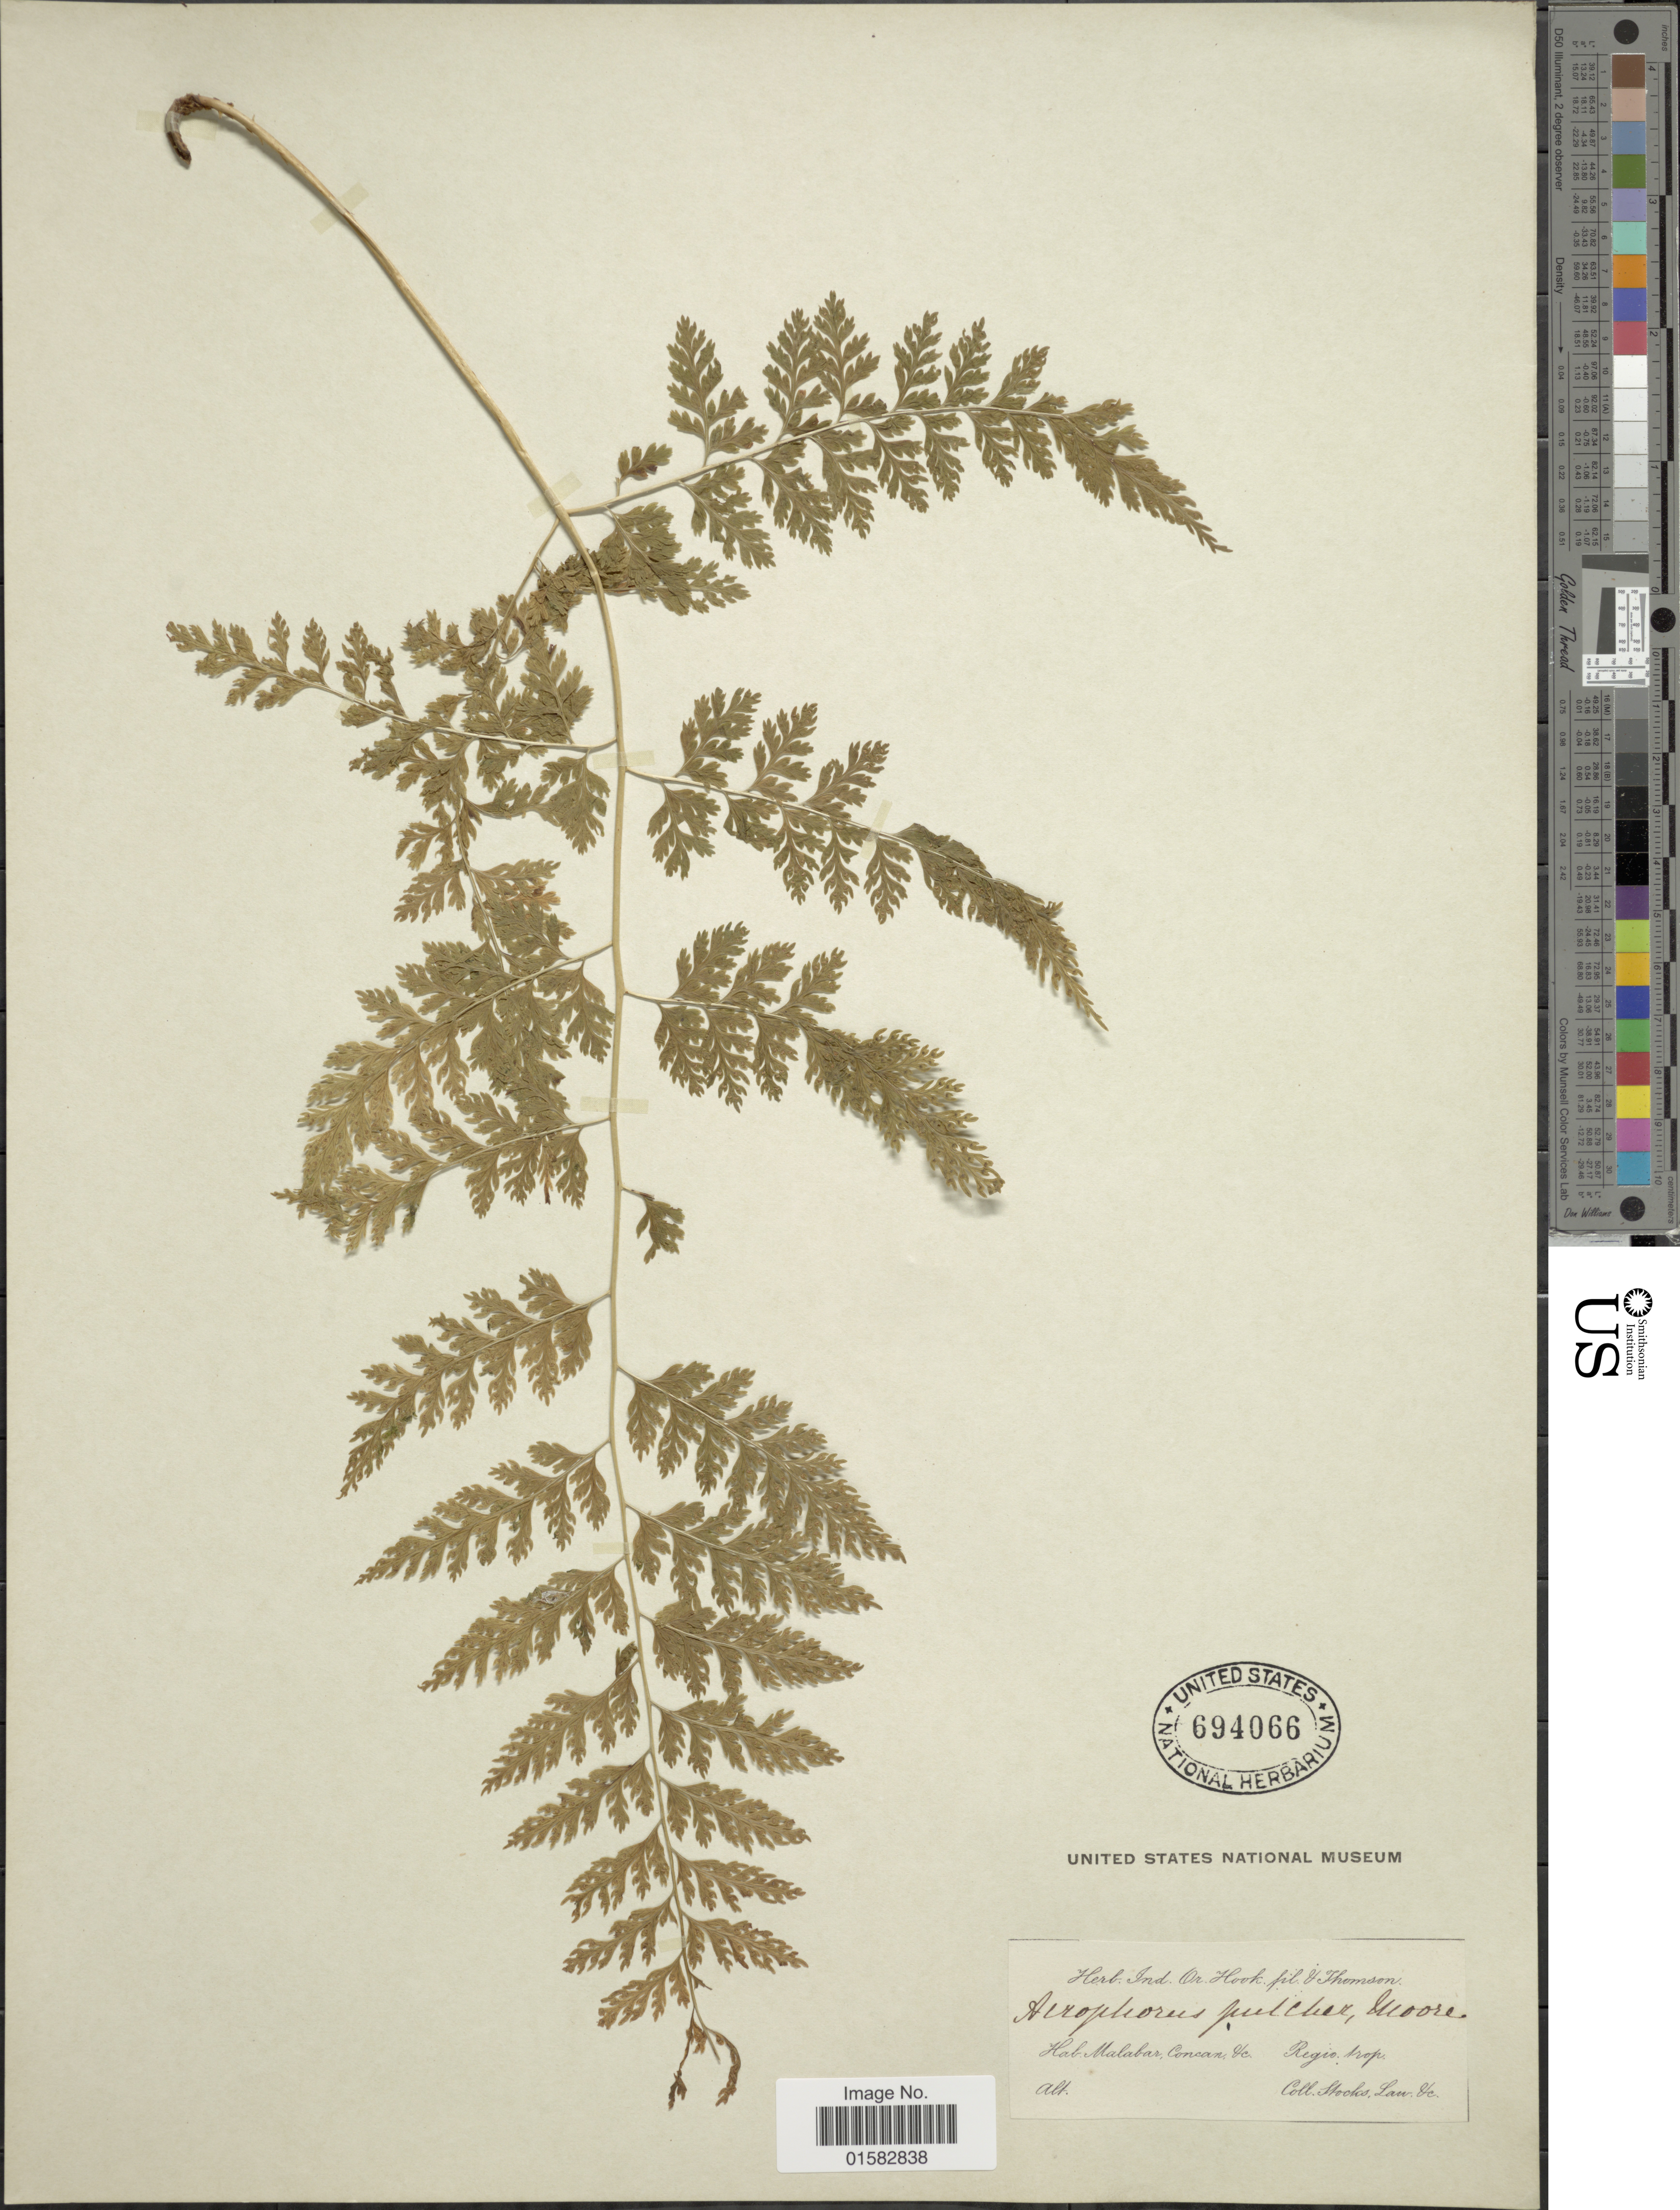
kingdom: Plantae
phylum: Tracheophyta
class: Polypodiopsida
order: Polypodiales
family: Davalliaceae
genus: Davallia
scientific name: Davallia pulchra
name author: D. Don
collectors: J. Stocks & J. Law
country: India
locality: Malabar, Concan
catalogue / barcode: US 694066